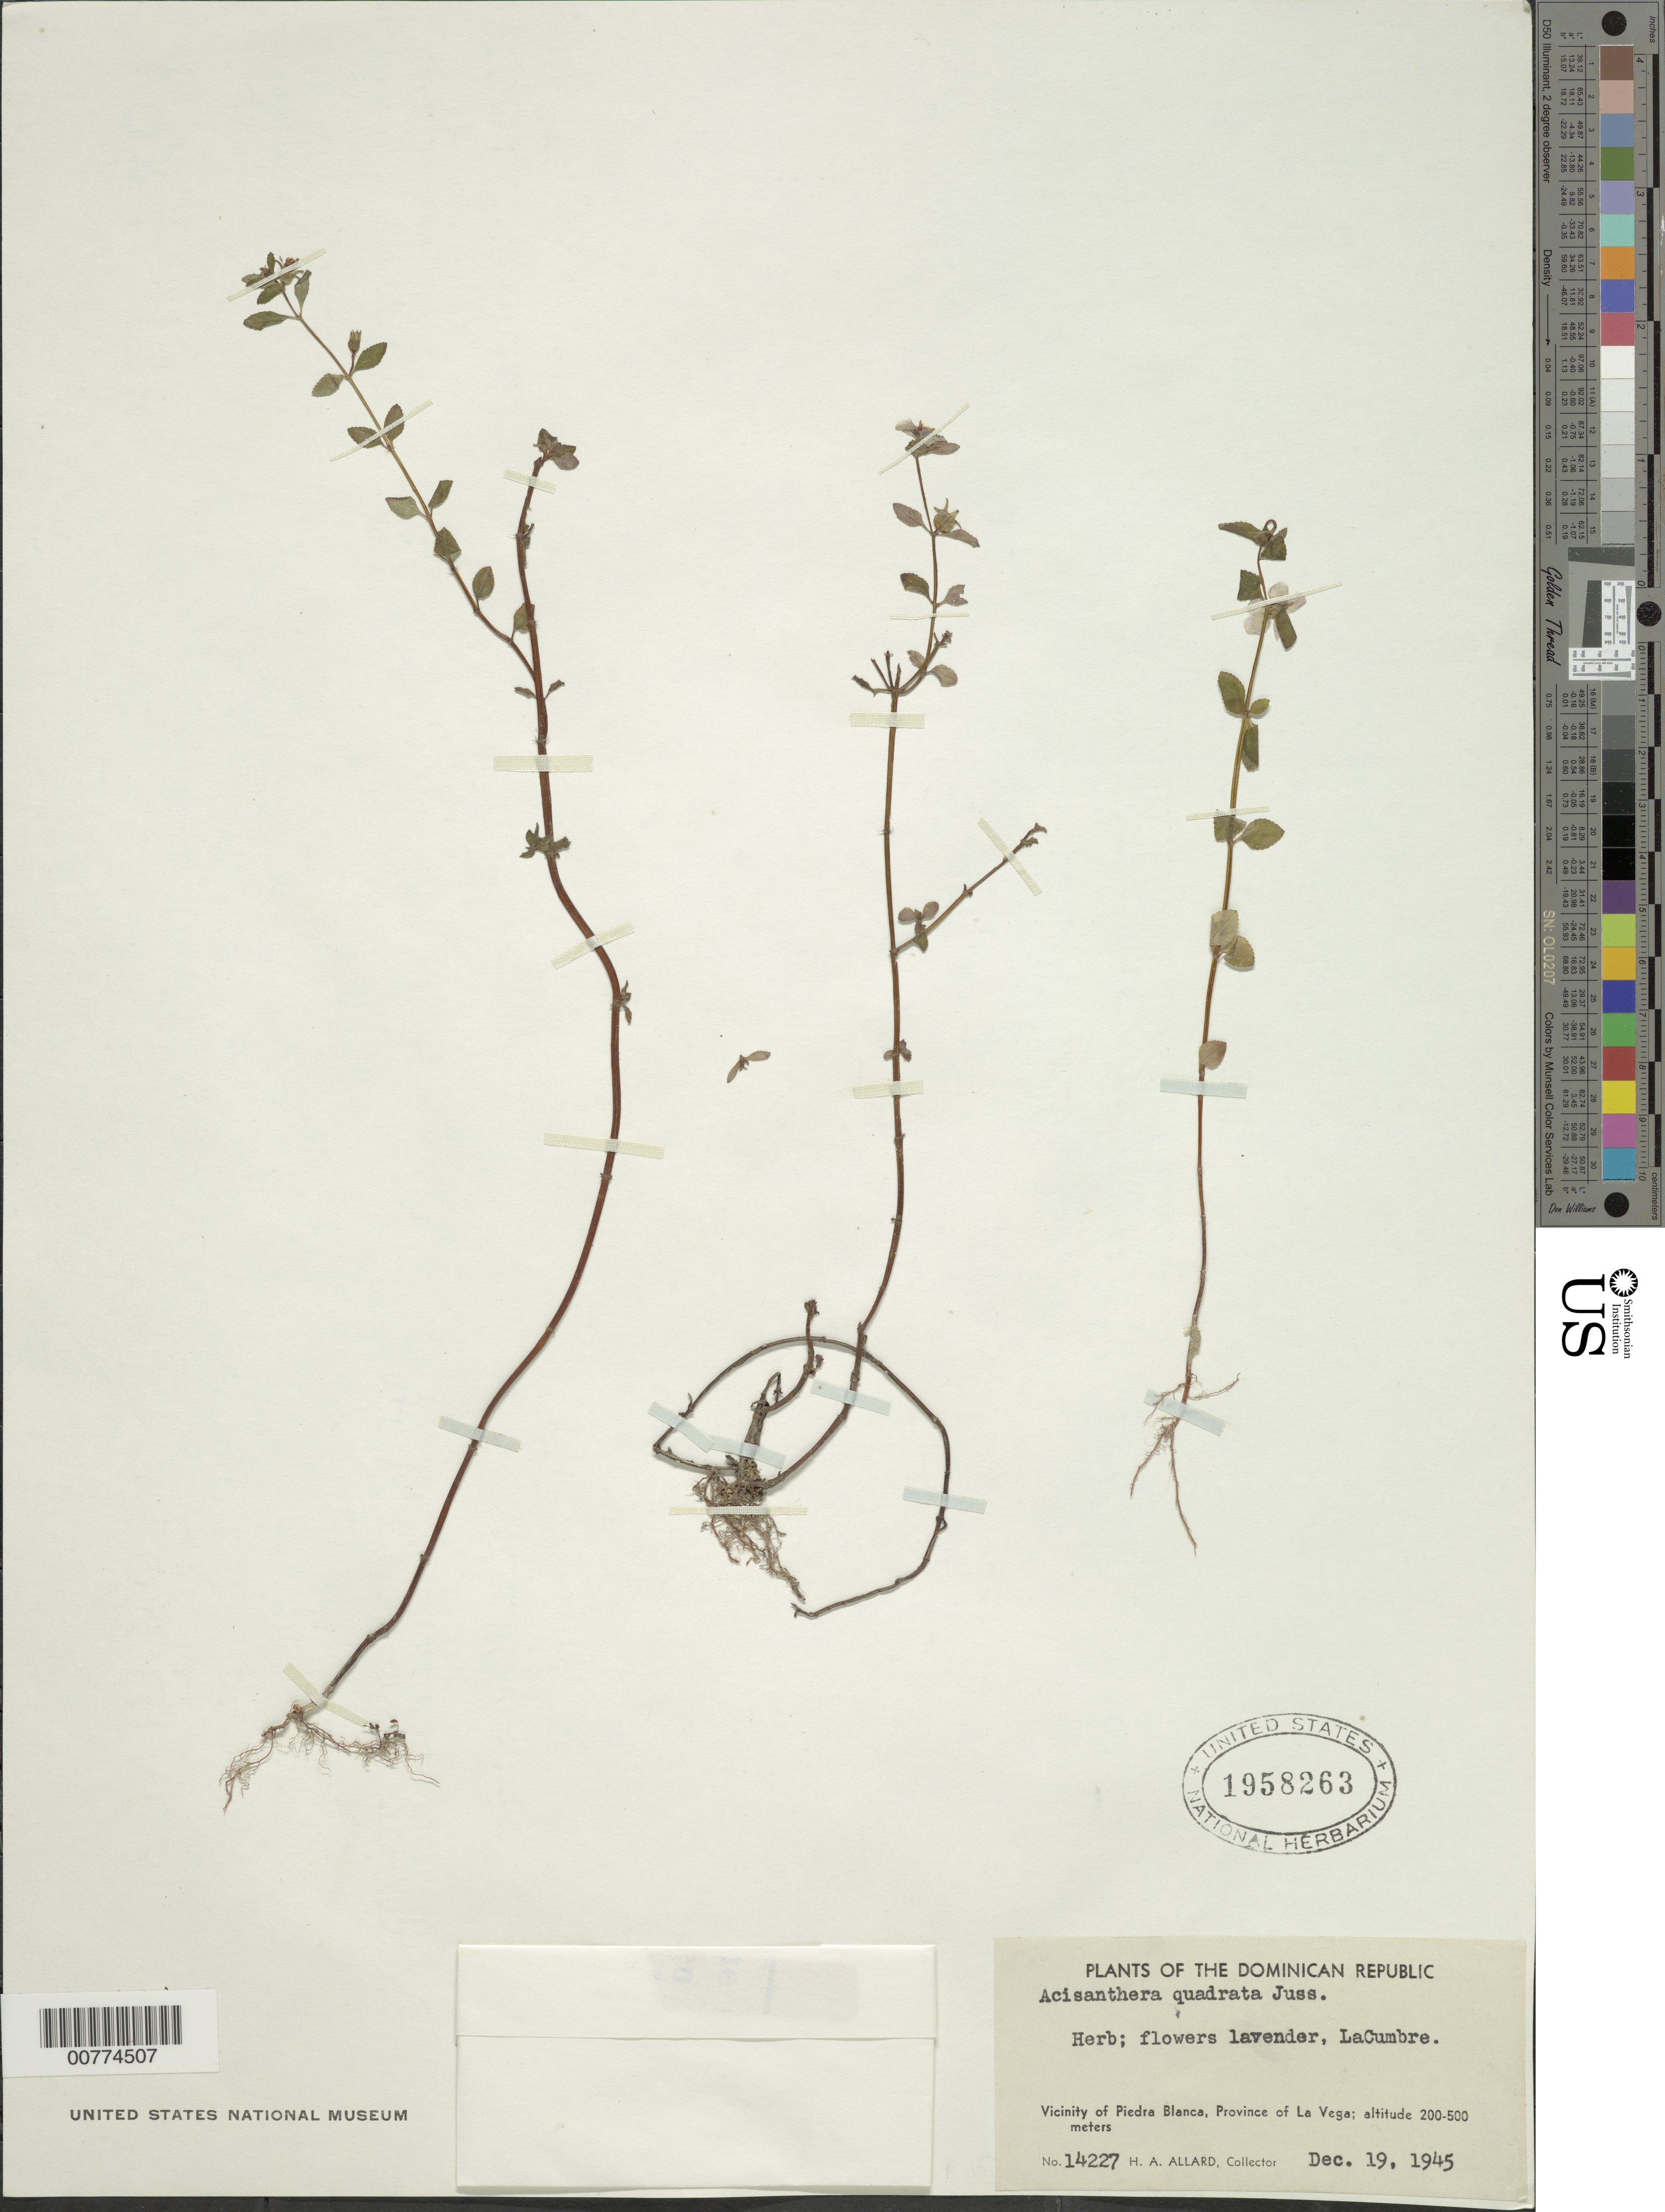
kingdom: Plantae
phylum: Tracheophyta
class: Magnoliopsida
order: Myrtales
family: Melastomataceae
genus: Acisanthera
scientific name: Acisanthera erecta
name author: Gleason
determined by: Nunes da Silva, Diego, (RB), Jardim Botanico do Rio de Janeiro - Herbario (BRAZIL)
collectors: H. A. Allard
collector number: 14227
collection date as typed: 19 Dec 1945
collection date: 1945-12-19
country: Dominican Republic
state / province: La Vega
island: Hispaniola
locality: Vicinity of Piedra Blanca, La Cumbre.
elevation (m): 200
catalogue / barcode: US 1958263